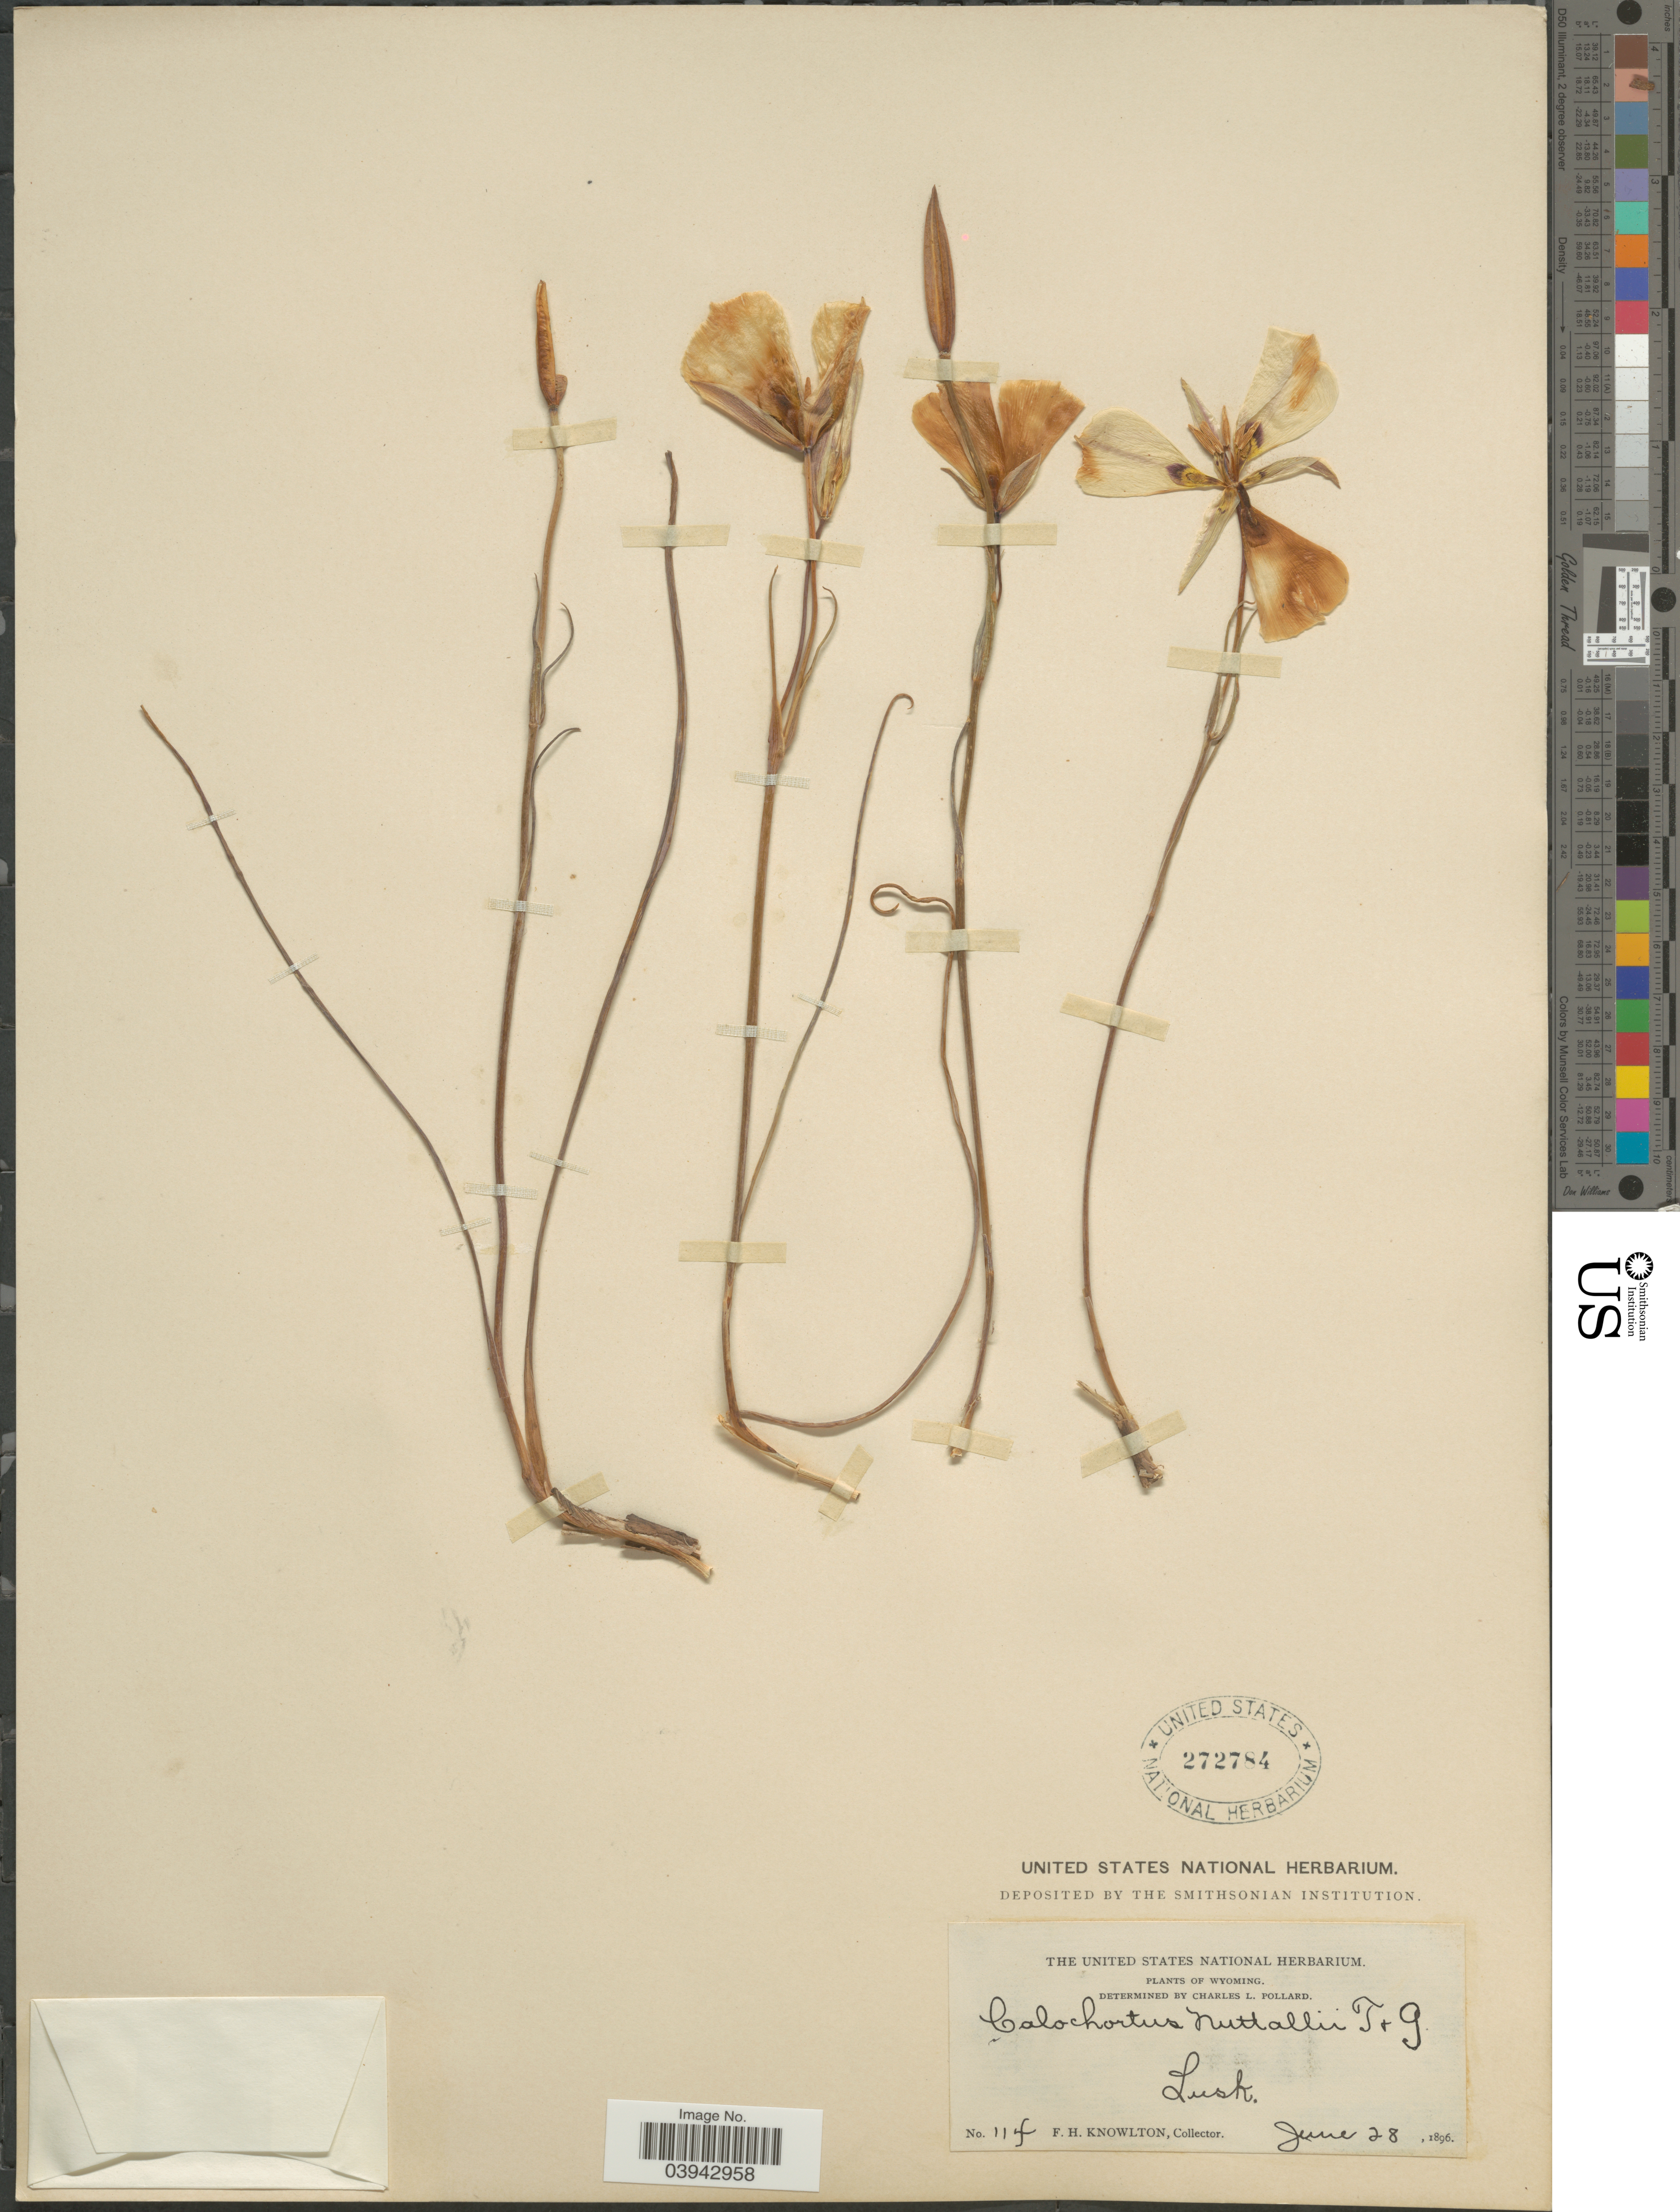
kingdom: Plantae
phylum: Tracheophyta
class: Liliopsida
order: Liliales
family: Liliaceae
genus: Calochortus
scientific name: Calochortus nuttallii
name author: Torr.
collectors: F. H. Knowlton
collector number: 114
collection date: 1896-06-28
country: United States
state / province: Wyoming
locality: Lusk.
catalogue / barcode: US 272784